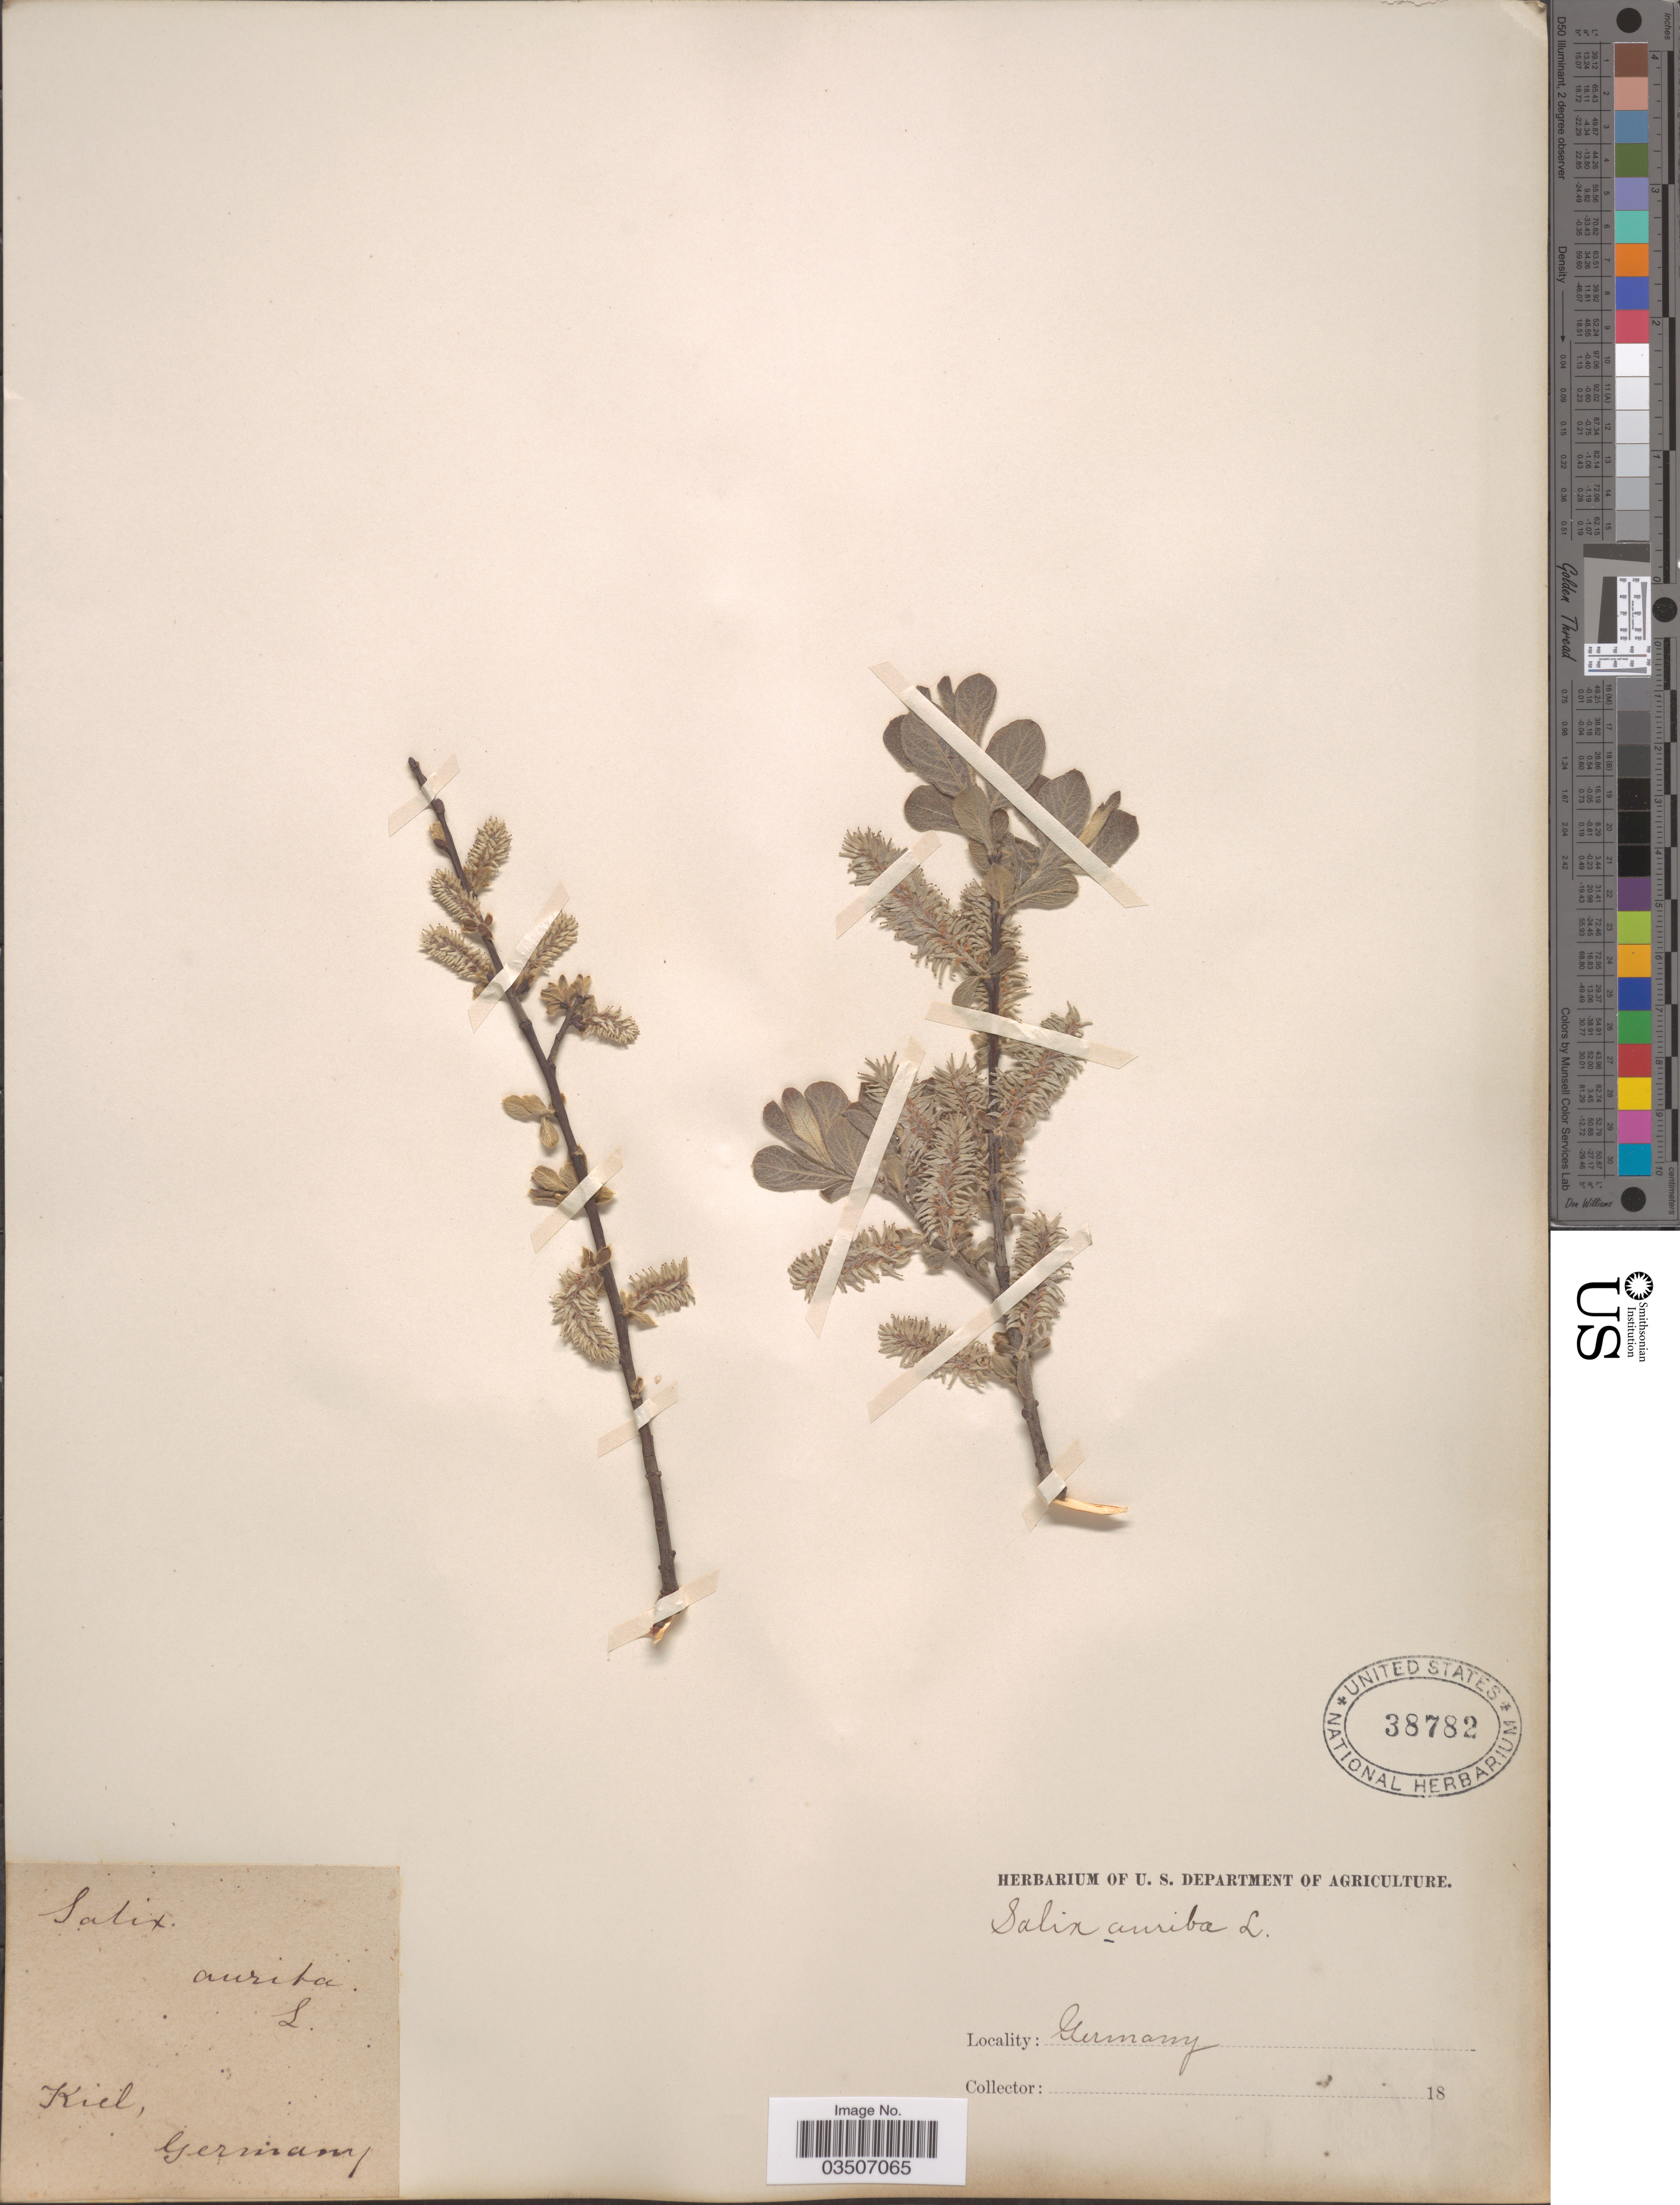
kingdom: Plantae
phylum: Tracheophyta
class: Magnoliopsida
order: Malpighiales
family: Salicaceae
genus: Salix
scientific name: Salix aurita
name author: L.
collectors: Facchini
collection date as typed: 18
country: Germany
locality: Kiel.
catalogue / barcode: US 38782